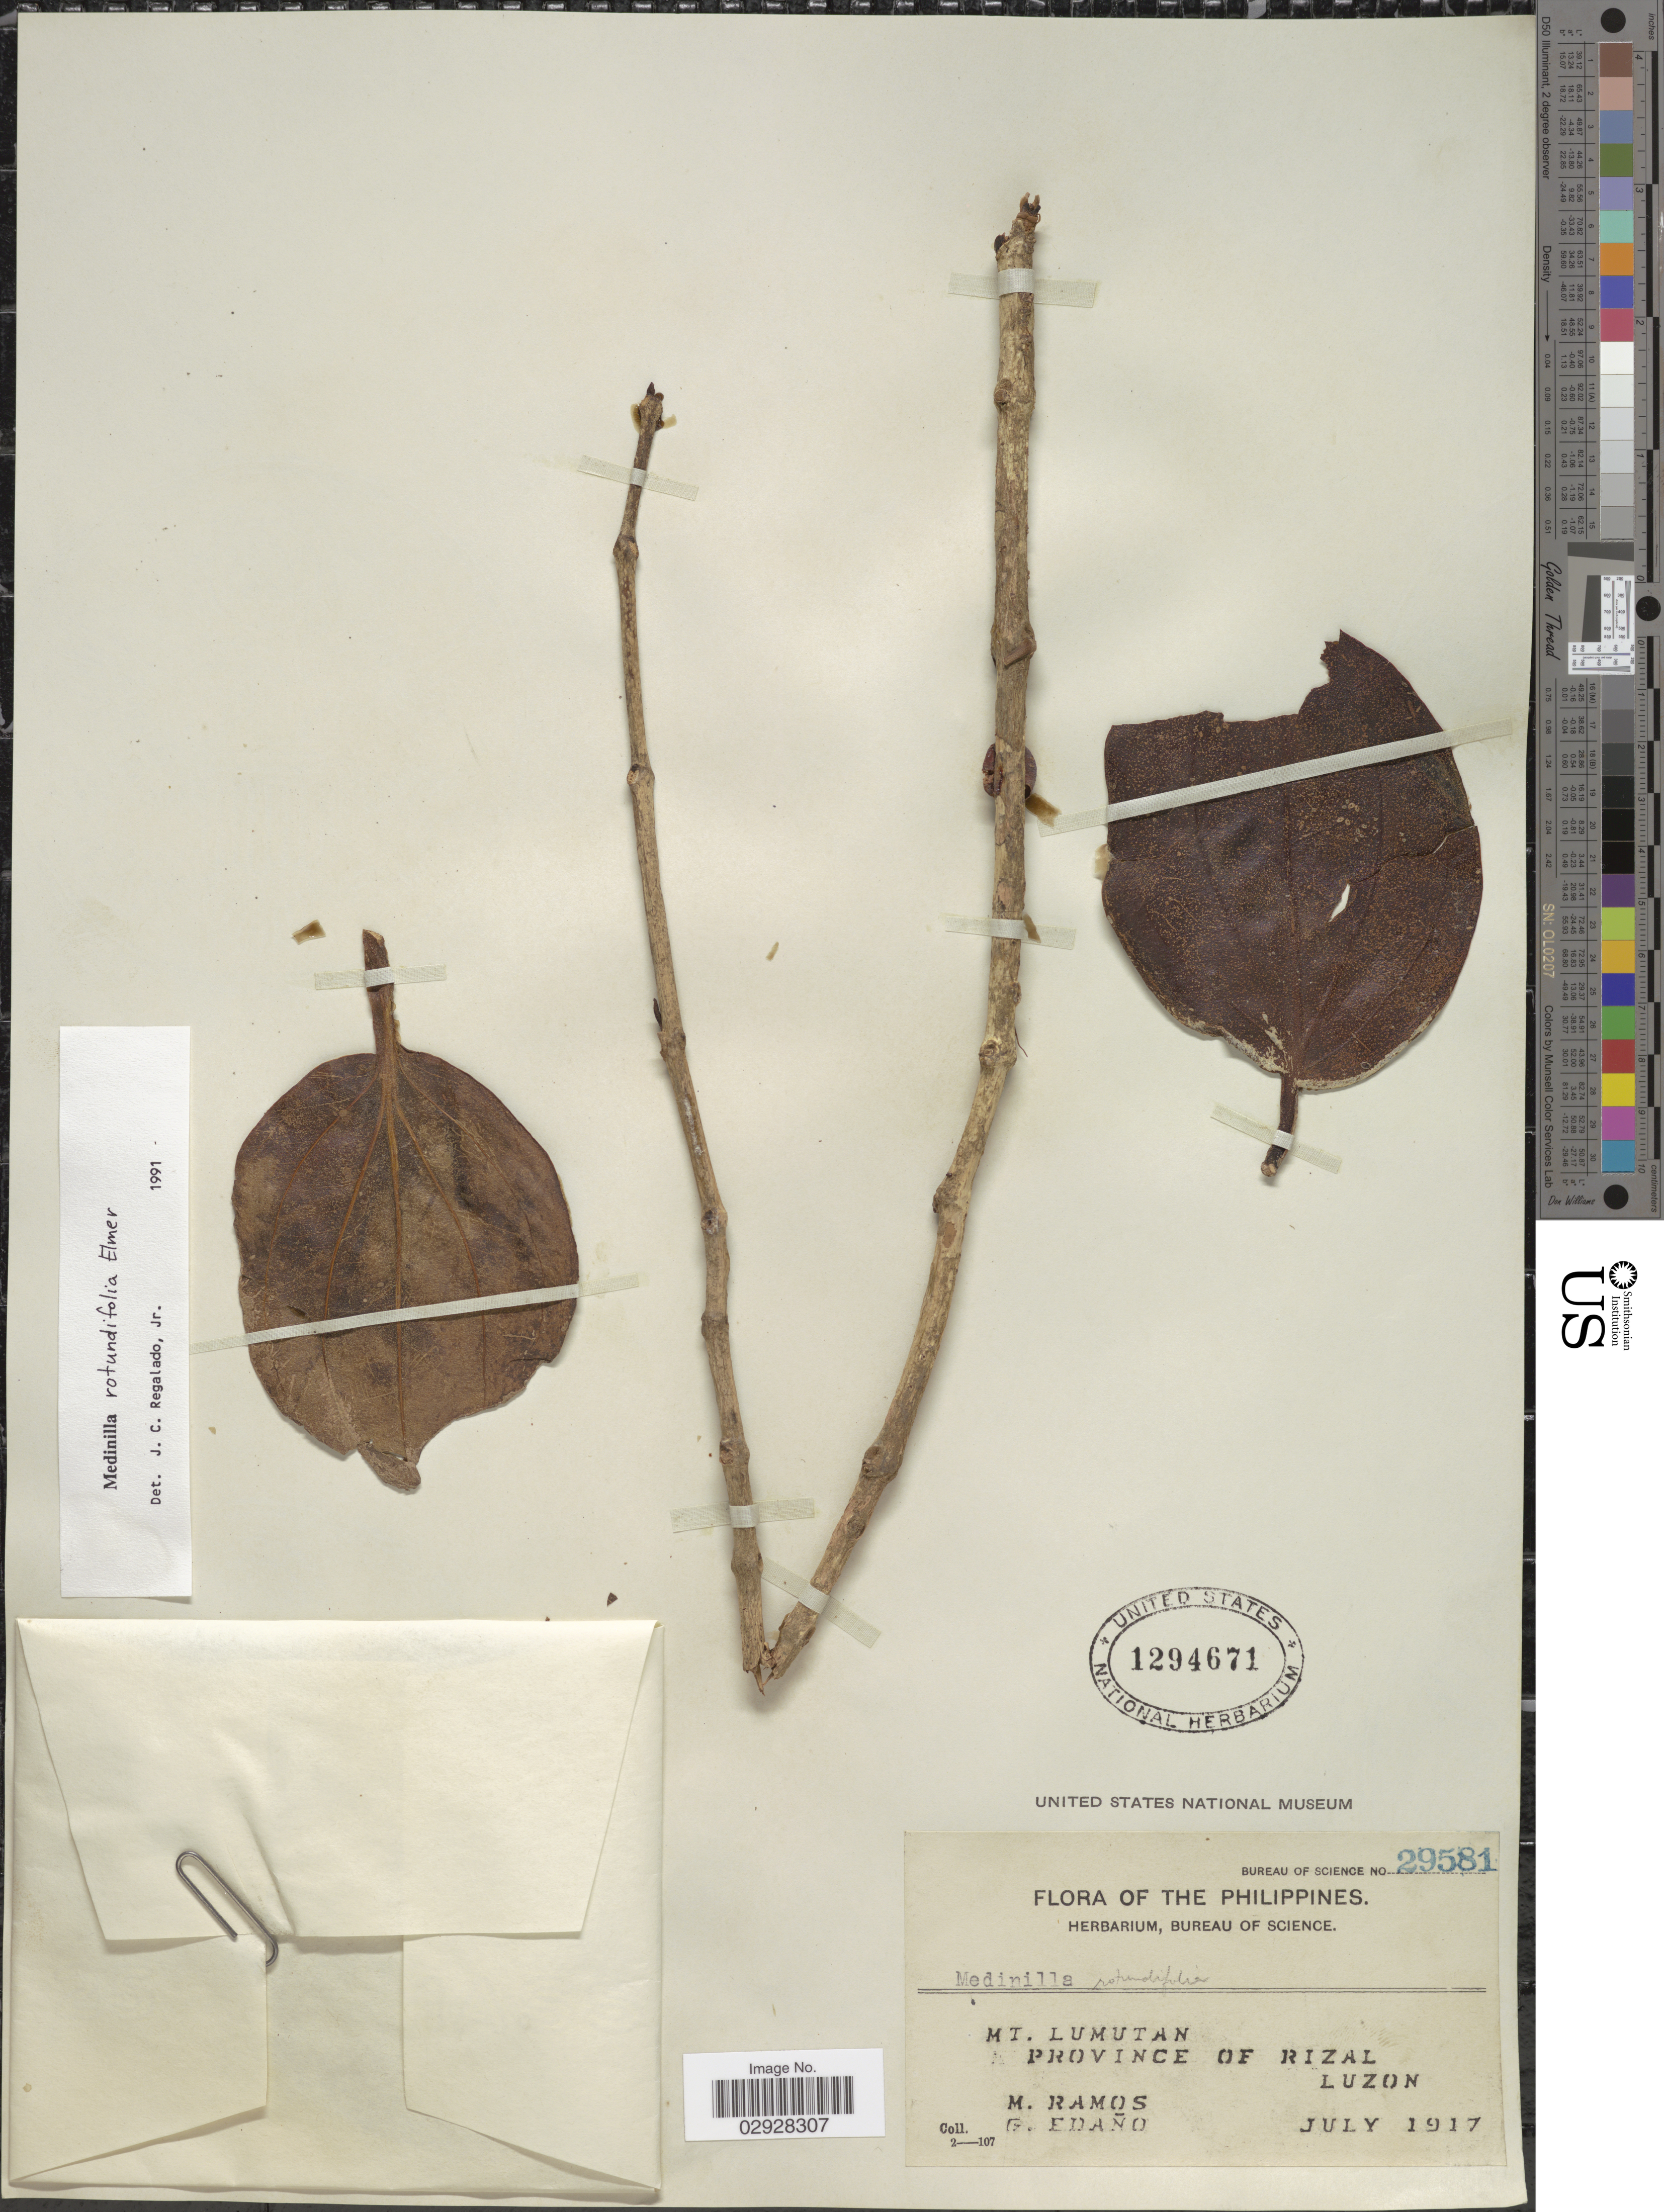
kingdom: Plantae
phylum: Tracheophyta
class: Magnoliopsida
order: Myrtales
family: Melastomataceae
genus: Medinilla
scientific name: Medinilla rotundifolia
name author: Elmer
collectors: M. Ramos & G. Edaño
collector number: Bureau of Science 29581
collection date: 1917-07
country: Philippines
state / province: Calabarzon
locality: Mt. Lumutan, Province of Rizal, Luzon.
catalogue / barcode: US 1294671